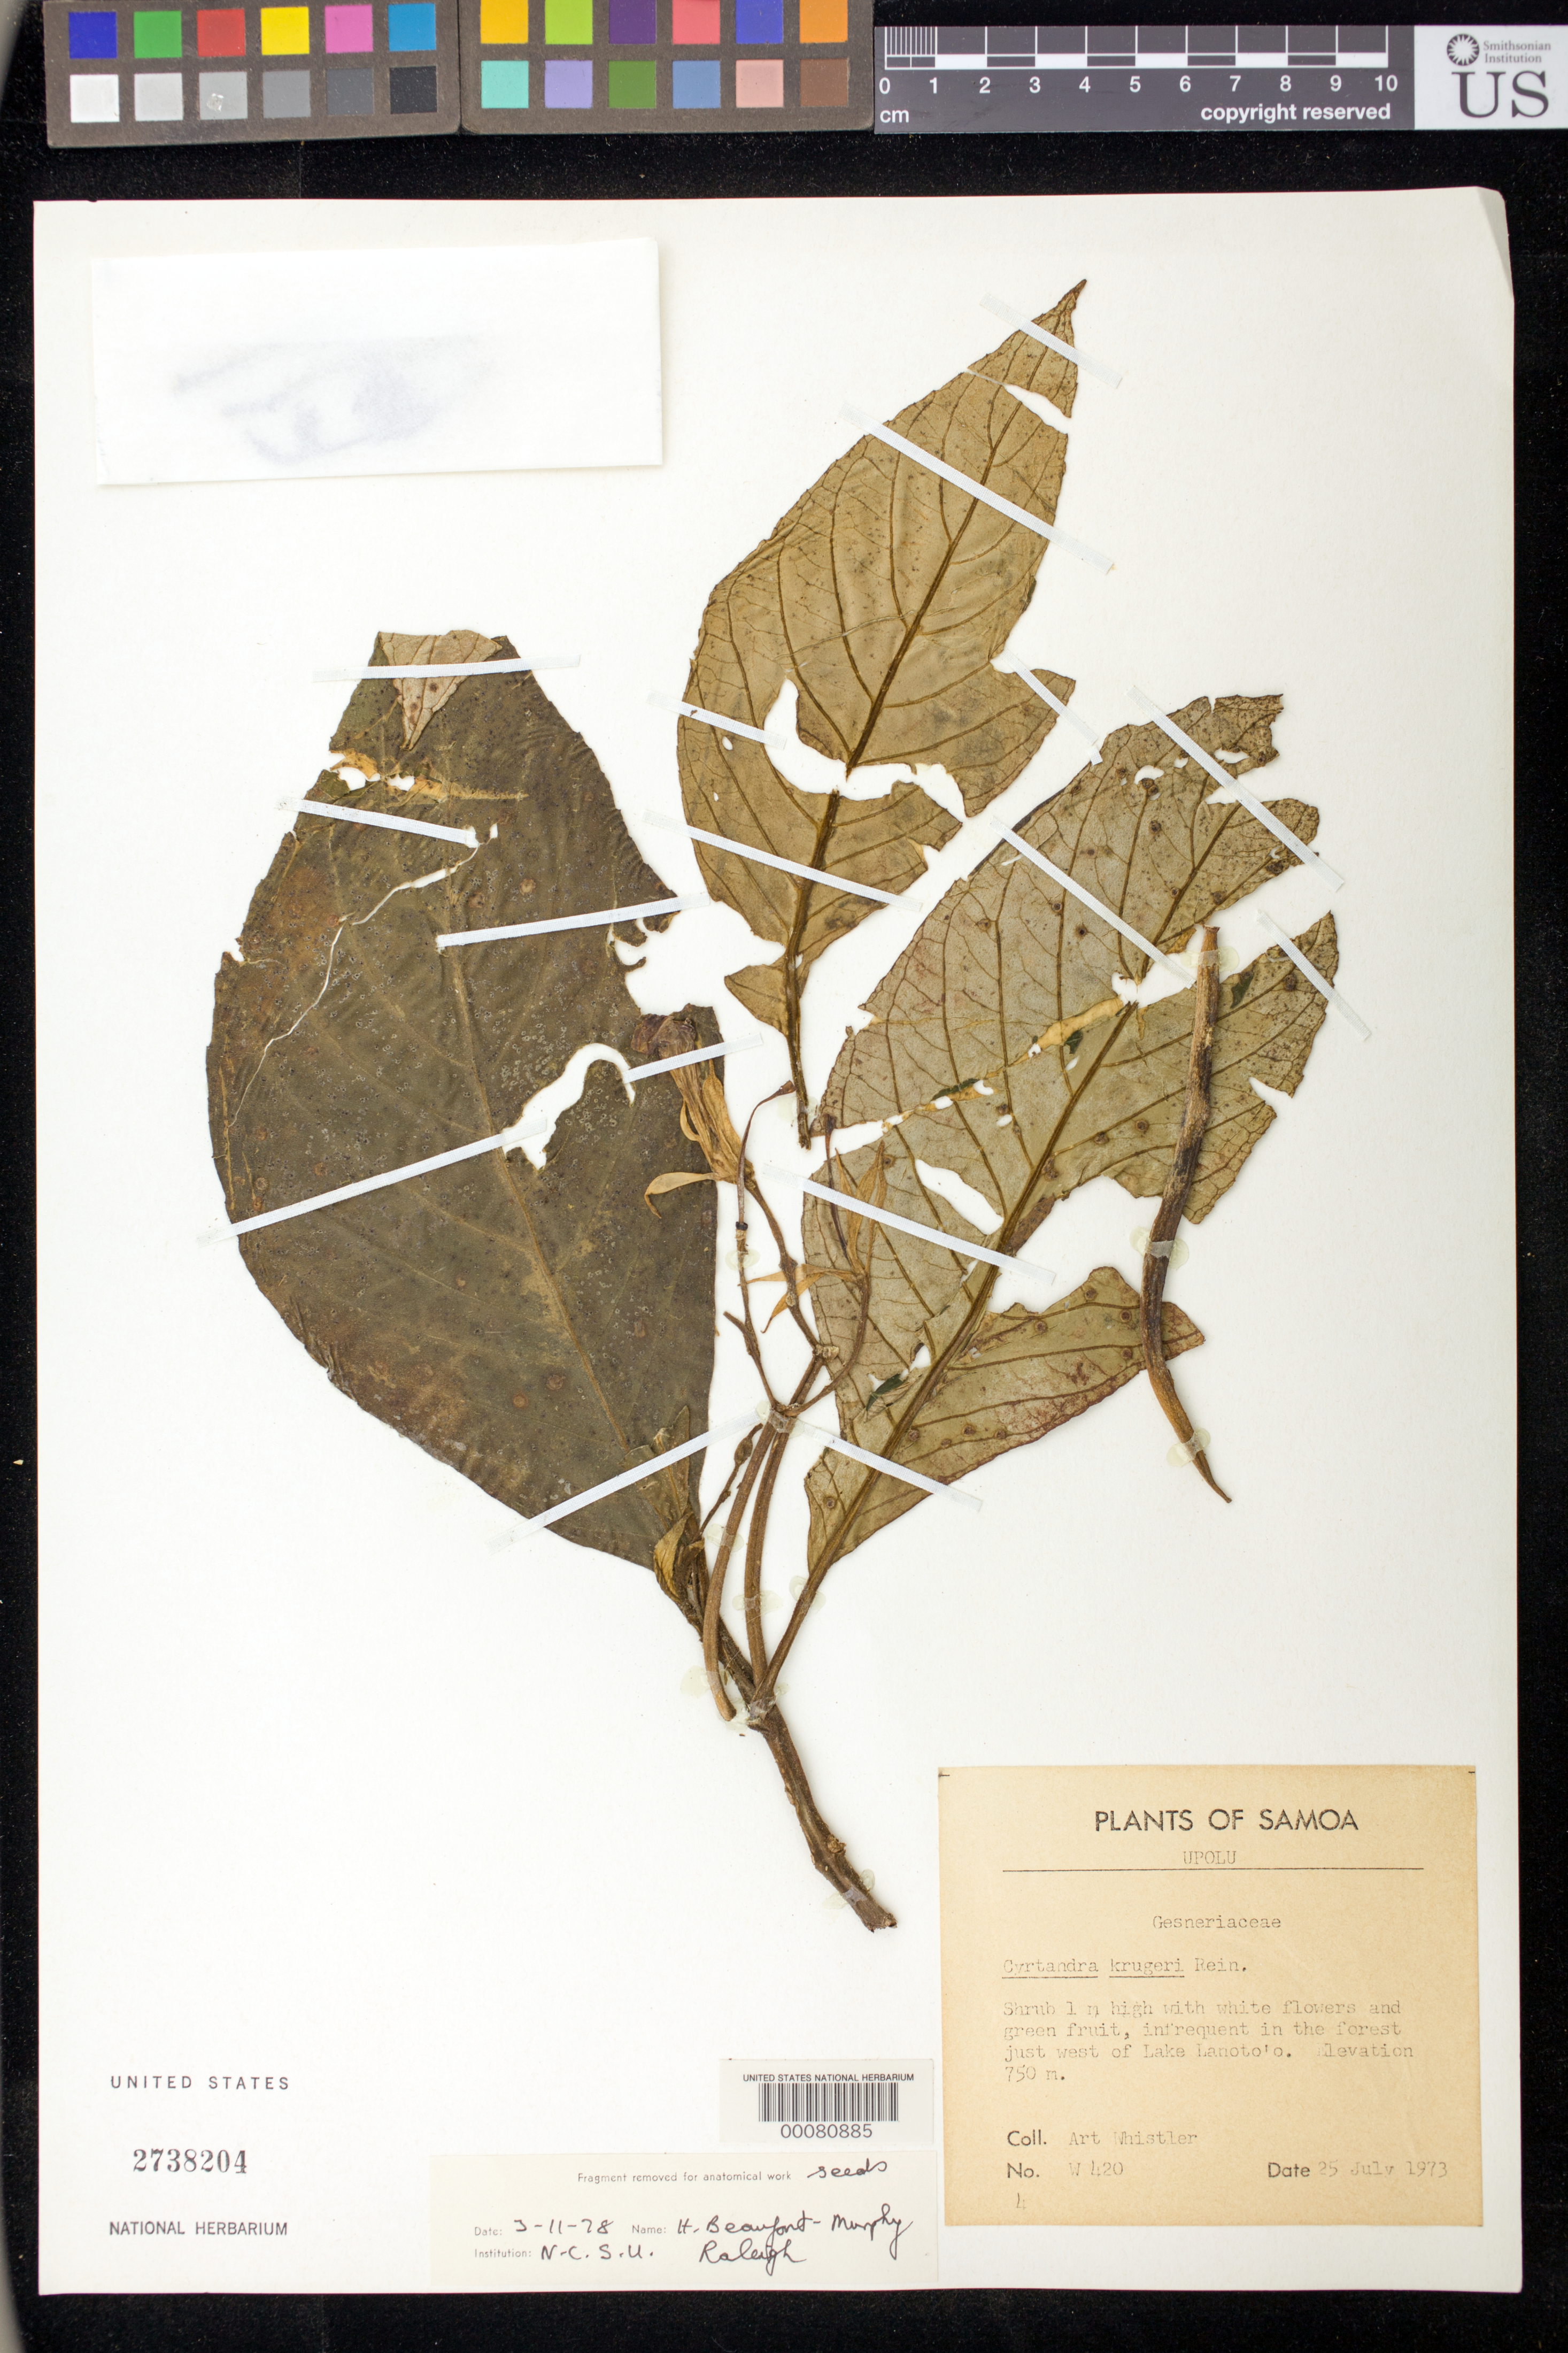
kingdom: Plantae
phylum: Tracheophyta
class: Magnoliopsida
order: Lamiales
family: Gesneriaceae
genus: Cyrtandra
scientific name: Cyrtandra kruegeri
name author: Reinecke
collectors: A. Whistler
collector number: W 420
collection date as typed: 25 Jul 1973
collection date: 1973-07-25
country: Samoa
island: Upolu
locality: Upolu, Just w of lake lanoto'o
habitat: Infrequent in the forest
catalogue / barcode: US 2738204